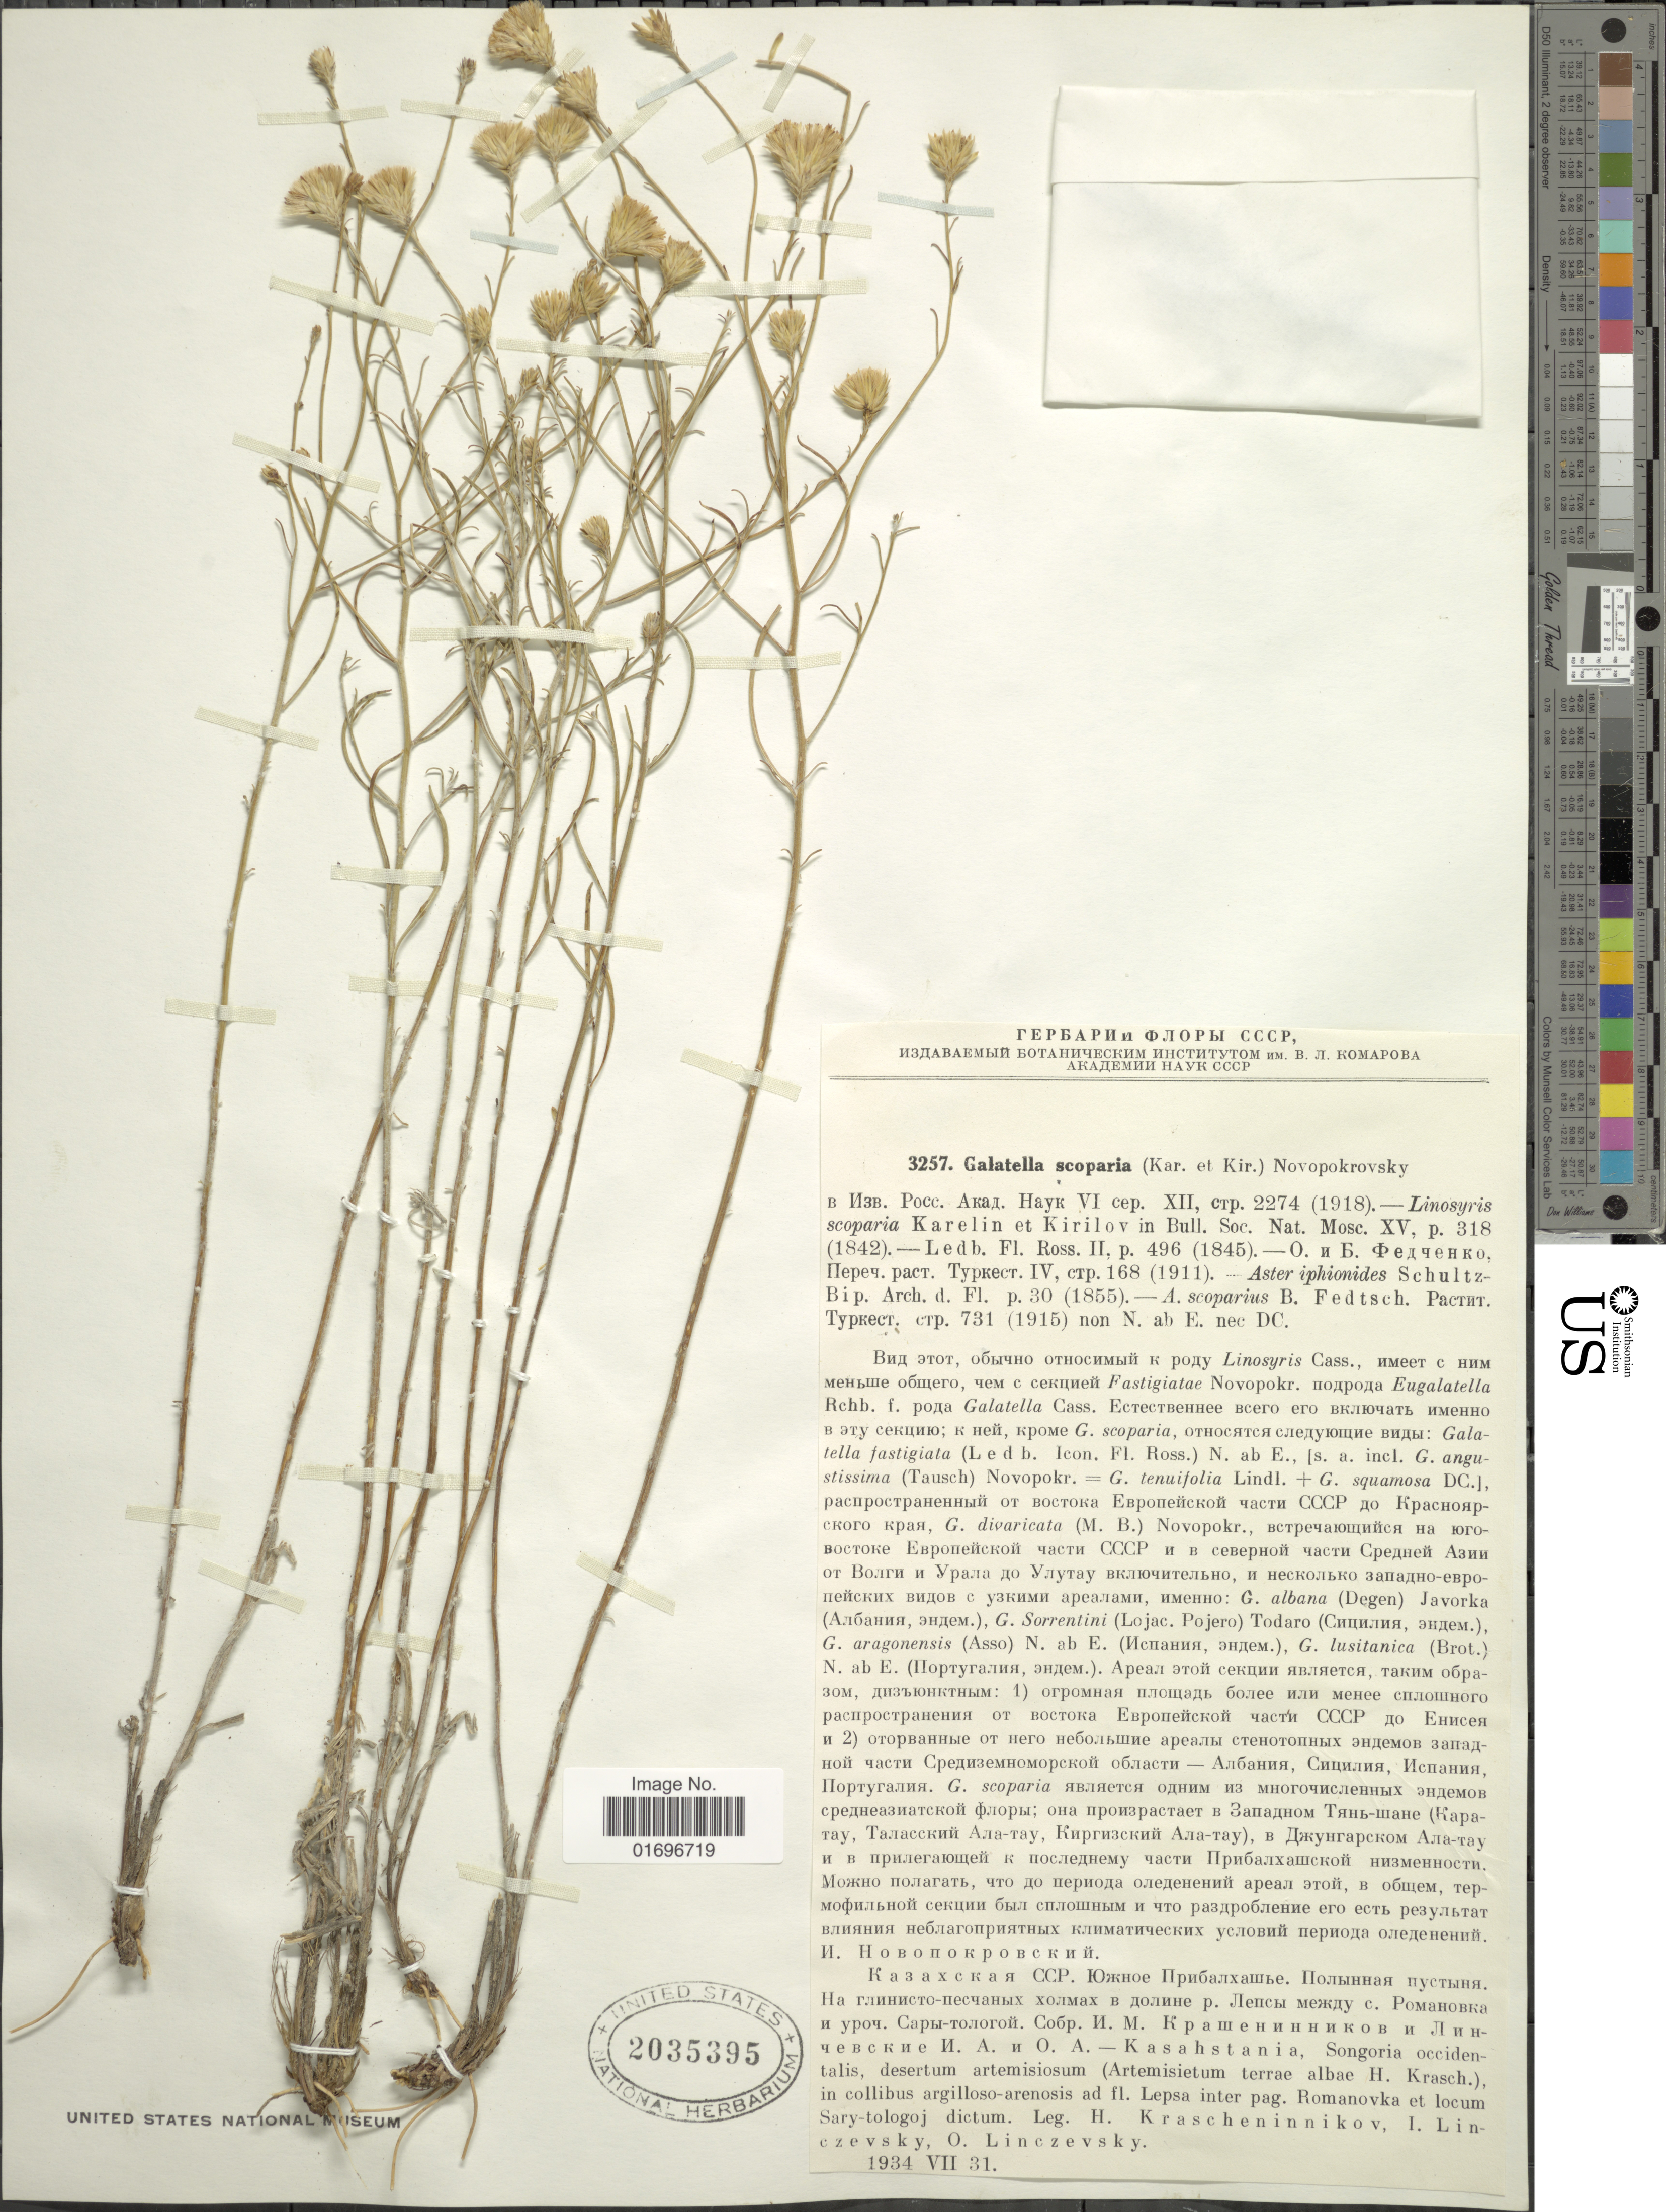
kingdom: Plantae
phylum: Tracheophyta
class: Magnoliopsida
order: Asterales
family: Asteraceae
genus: Aster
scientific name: Aster scoparius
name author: Nees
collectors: H. Krascheninnikov, I. Linczevsky & O. Linczevsky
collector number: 3257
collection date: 1934-07-31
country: Kyrgyzstan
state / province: Ysyk-Kol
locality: Kasahstania, Songoria occidentalis, desertum artemisiosum (Artemisietum terrae albae H. Krasch.), in collibus argilloso-arenosis ad fl. Lepsa inter pag. Romanovka et locum Sary-tologoj dictum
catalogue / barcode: US 2035395